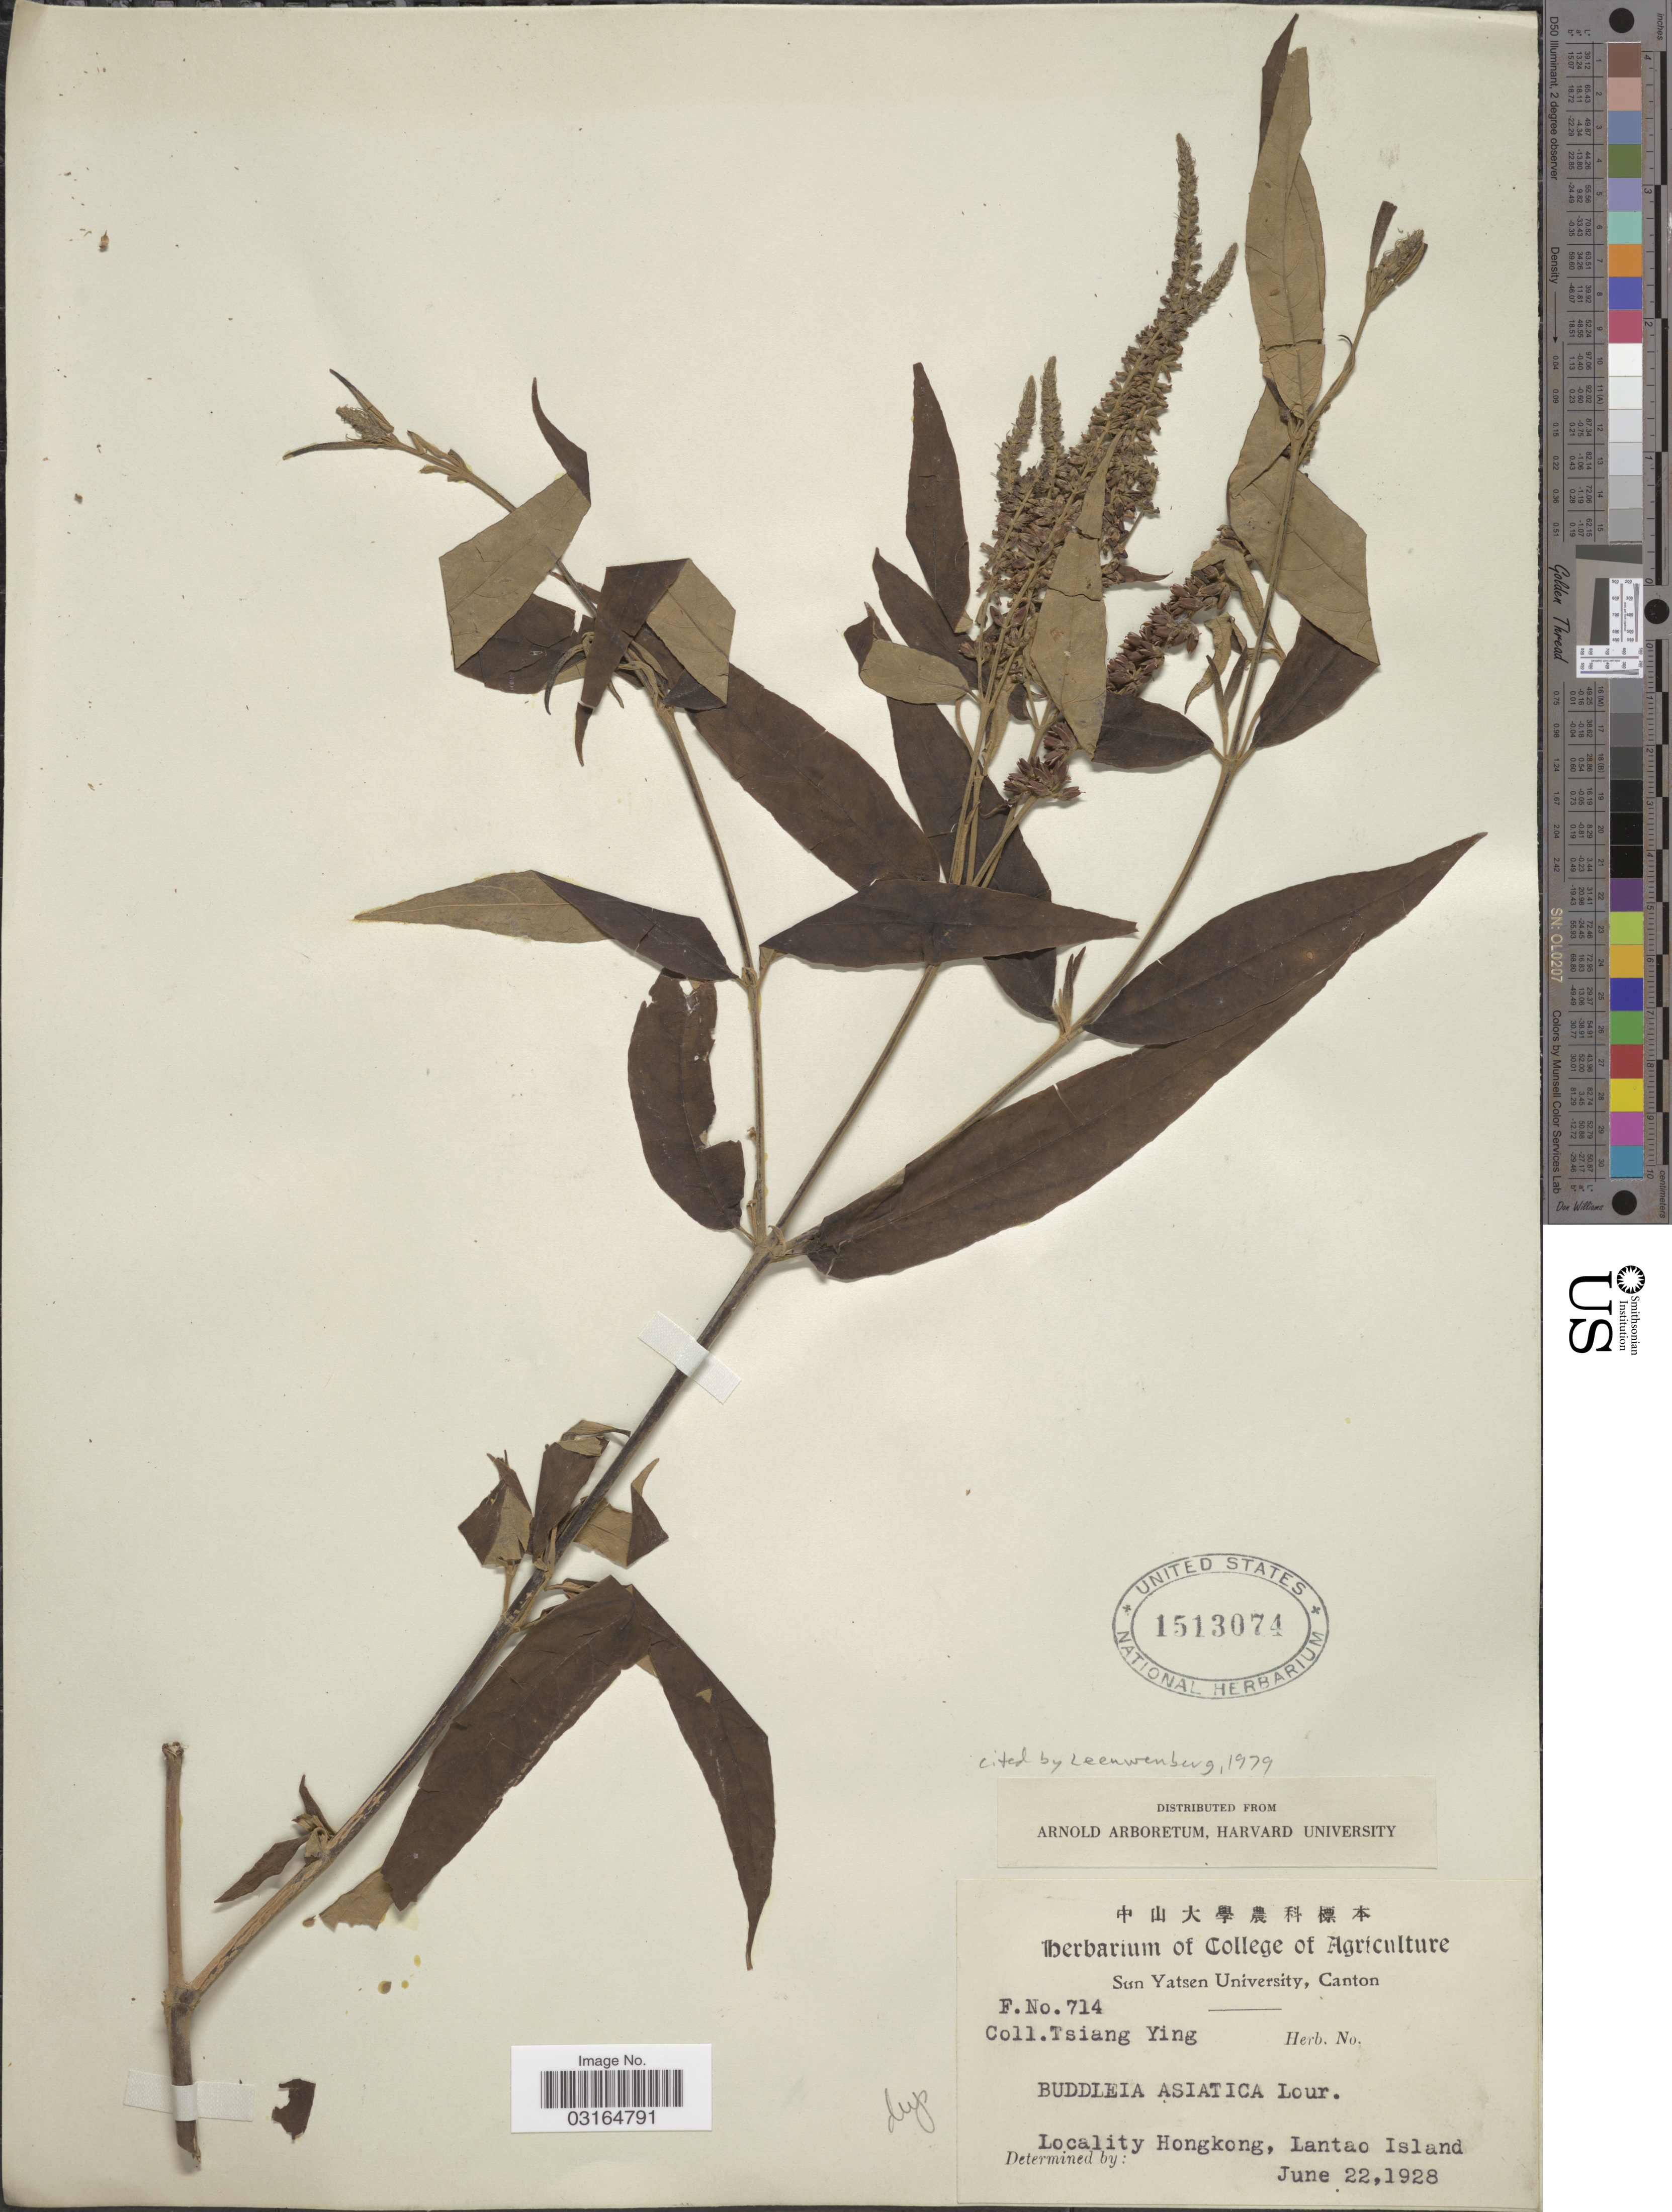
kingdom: Plantae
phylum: Tracheophyta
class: Magnoliopsida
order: Lamiales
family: Scrophulariaceae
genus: Buddleja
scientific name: Buddleja asiatica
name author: Lour.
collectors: T. Ying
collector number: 714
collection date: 1928-06-22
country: China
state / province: Hong Kong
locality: Lantao Island.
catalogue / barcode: US 1513074